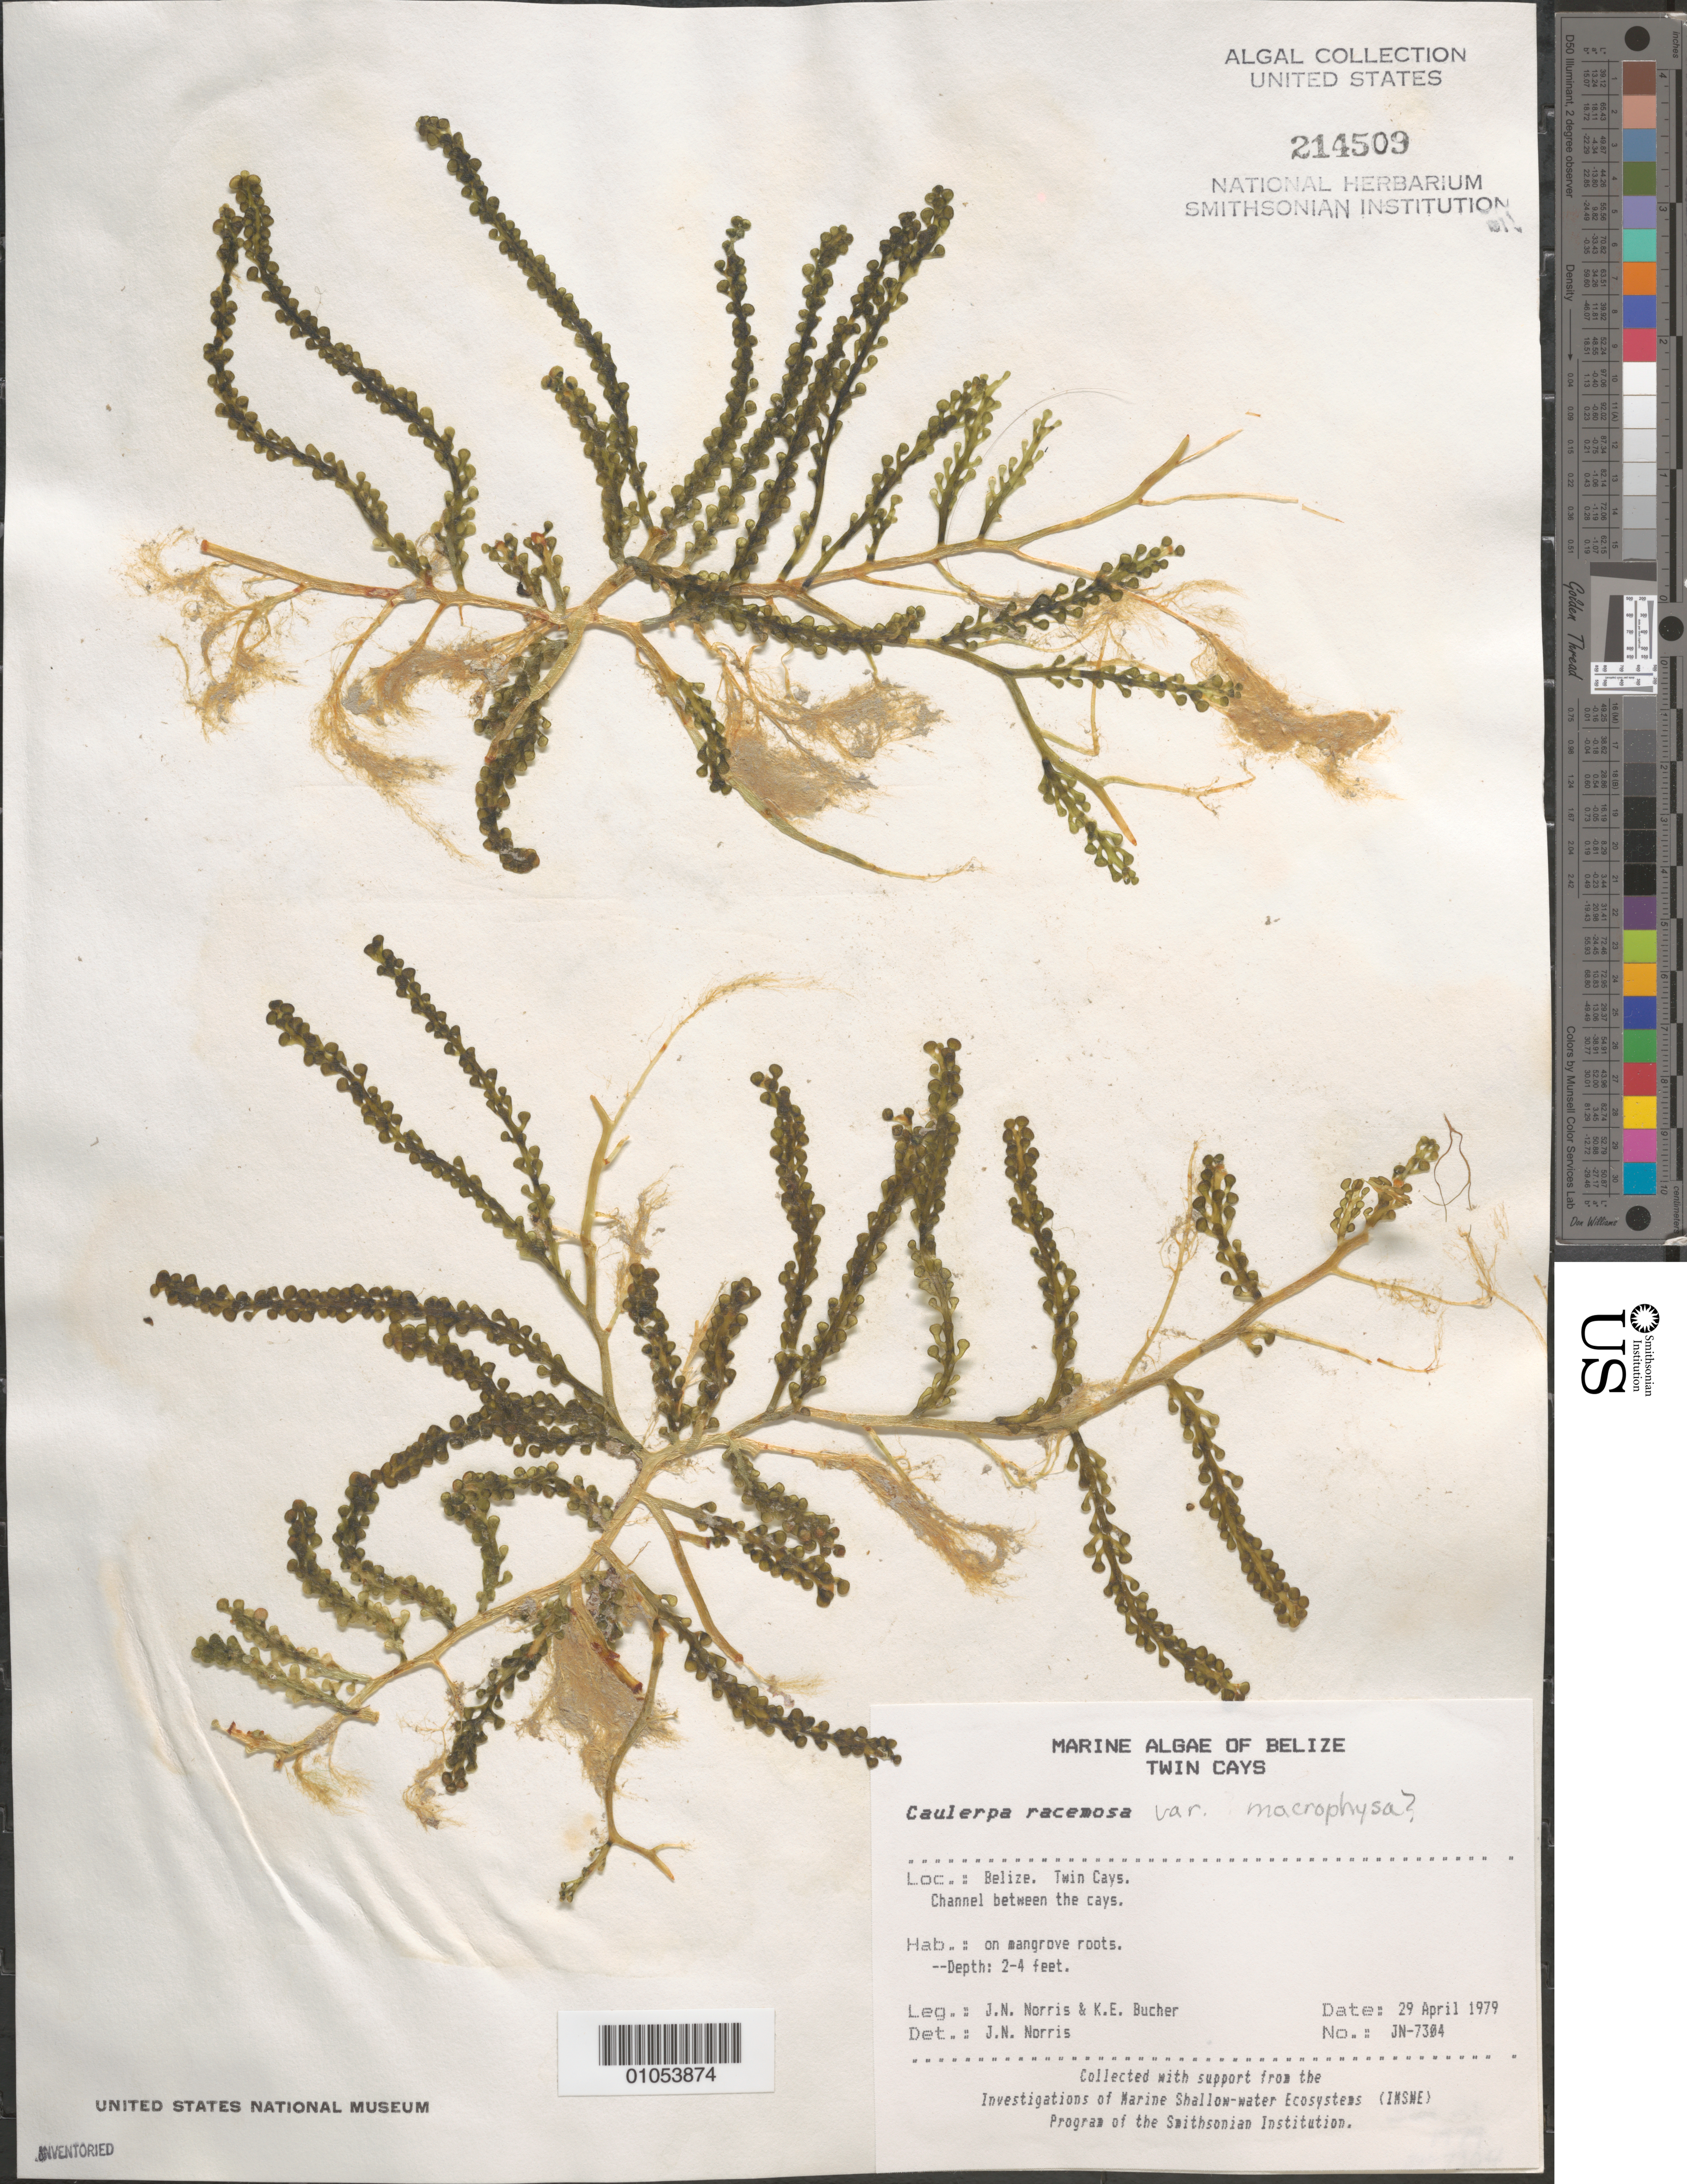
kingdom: Plantae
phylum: Chlorophyta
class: Ulvophyceae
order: Bryopsidales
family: Caulerpaceae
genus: Caulerpa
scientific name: Caulerpa racemosa var. macrophysa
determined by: Norris, James N.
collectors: J. N. Norris & K. E. Bucher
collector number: JN-7304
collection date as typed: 29 Apr 1979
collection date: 1979-04-29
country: Belize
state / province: Stann Creek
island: Twin Cays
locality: Channel between Twin Cays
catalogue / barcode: US 214509